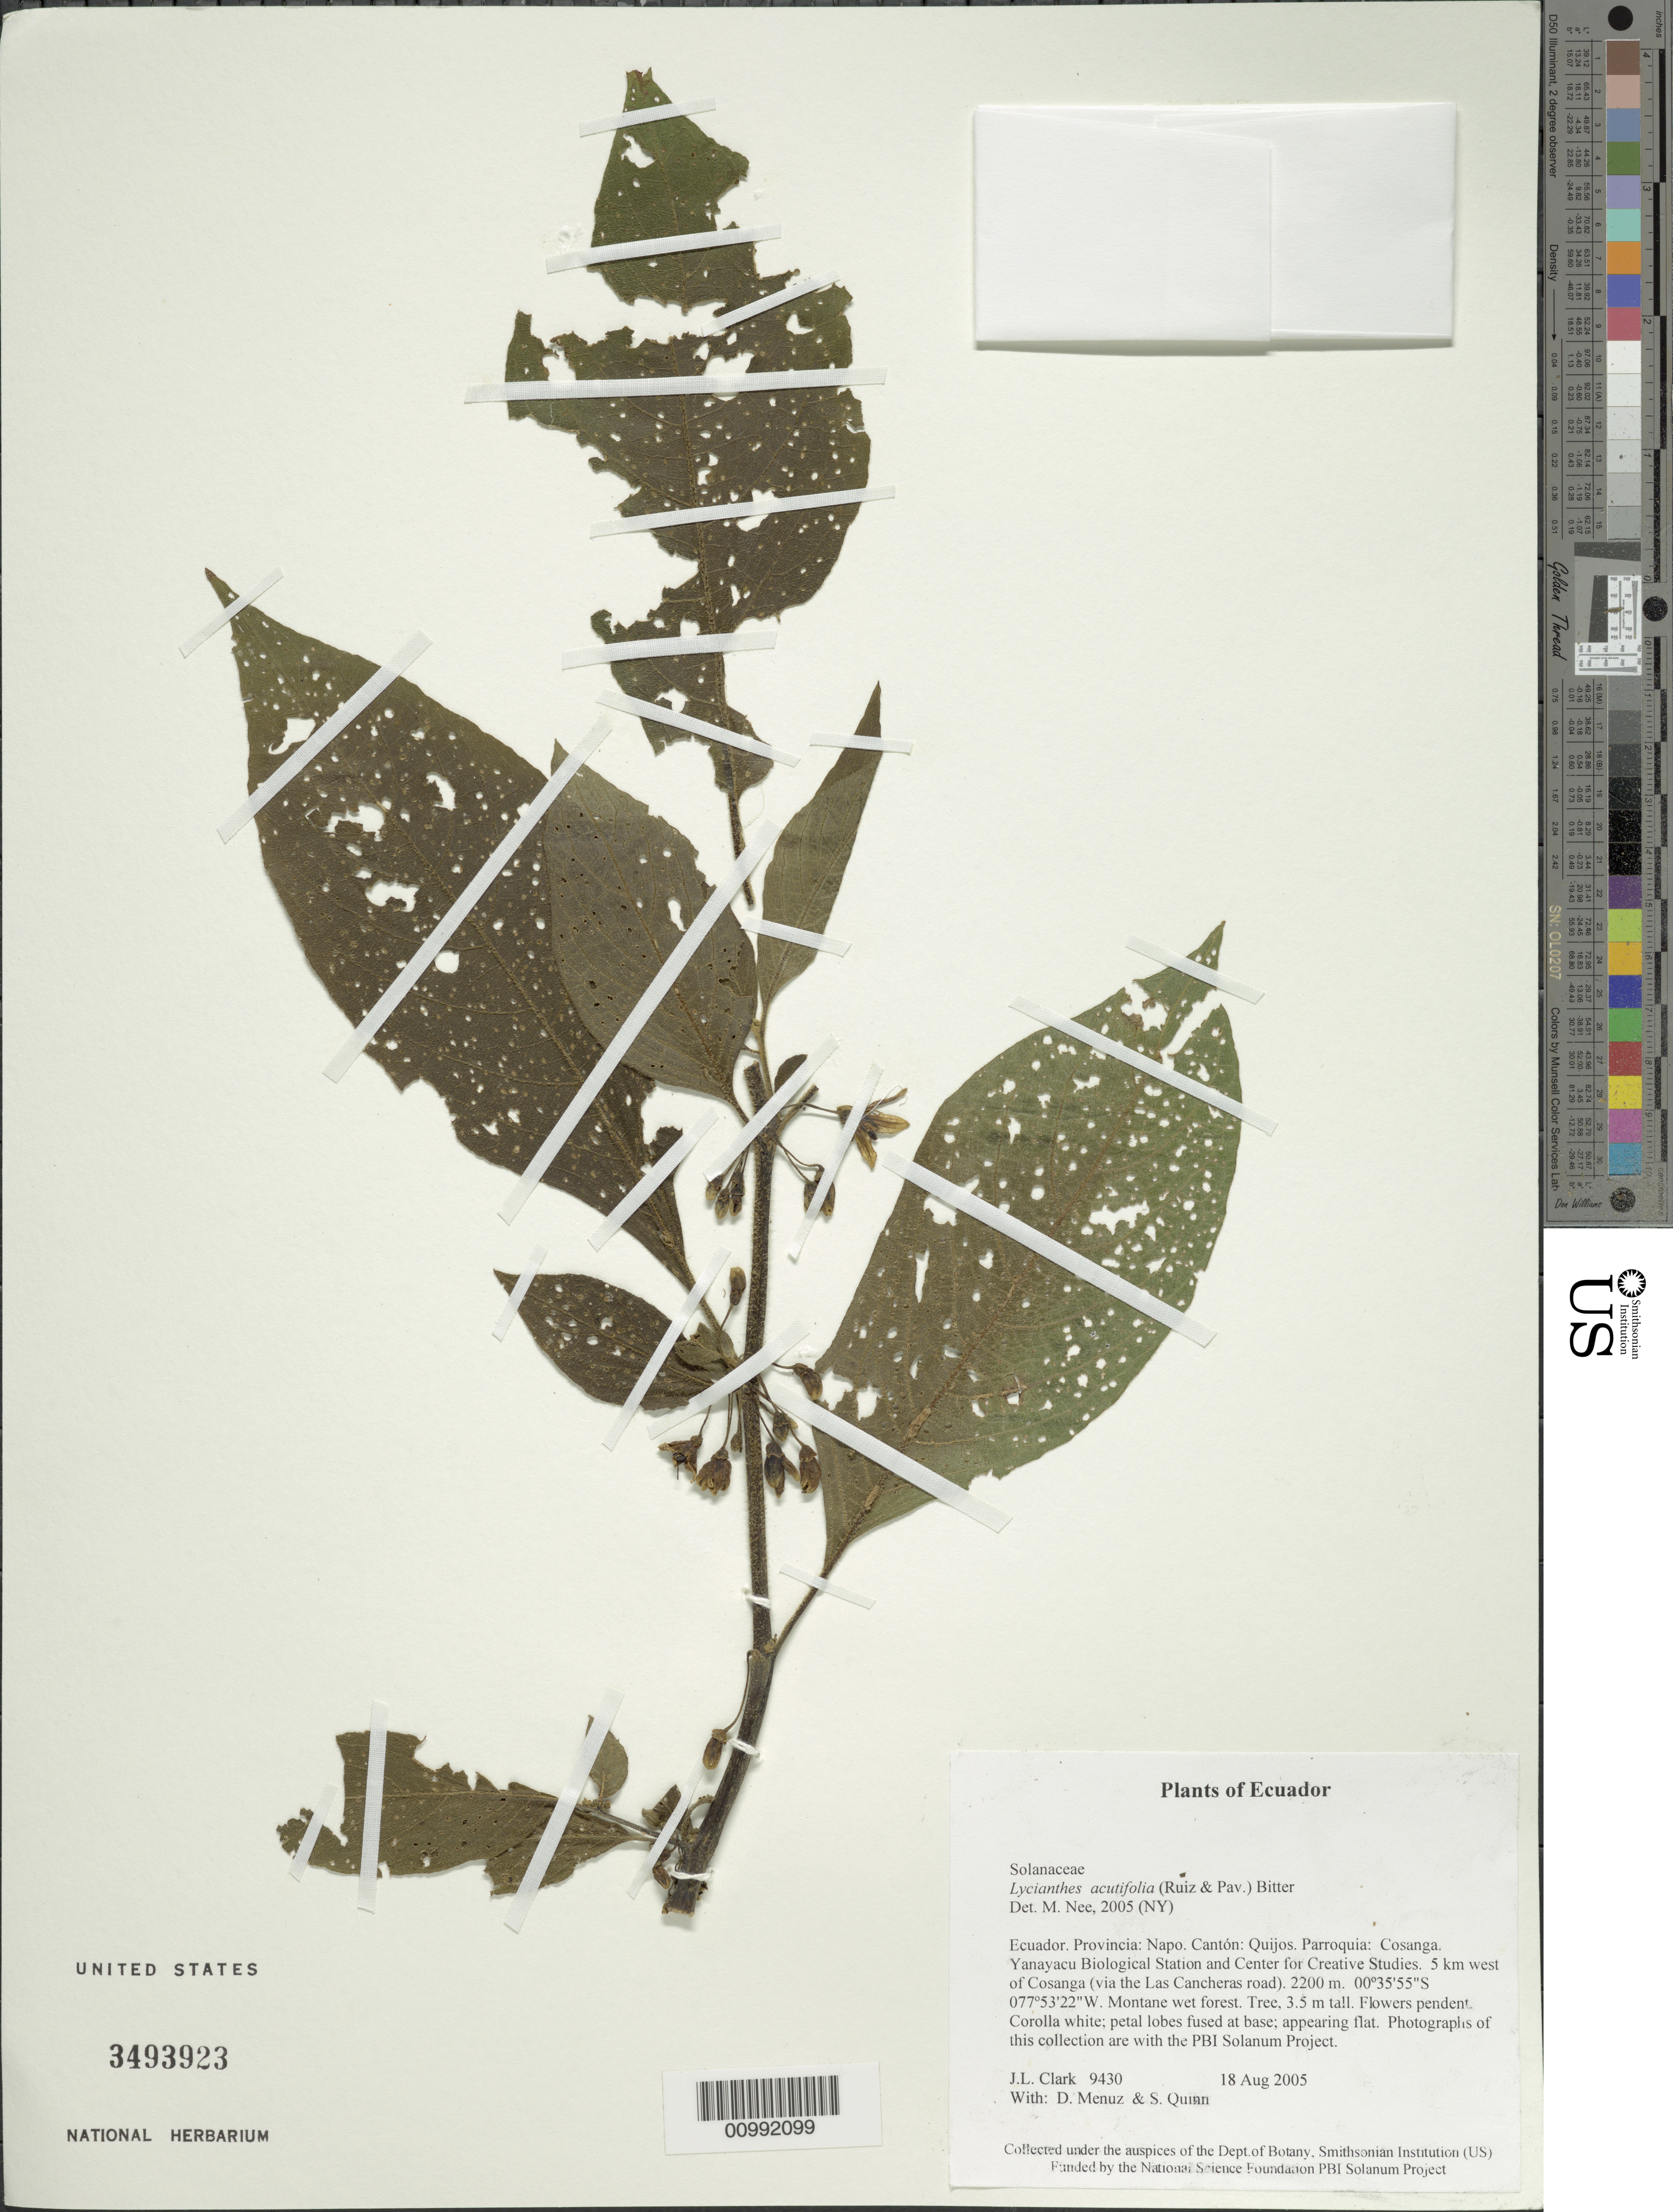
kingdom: Plantae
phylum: Tracheophyta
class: Magnoliopsida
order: Solanales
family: Solanaceae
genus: Lycianthes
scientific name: Lycianthes acutifolia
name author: (Ruiz & Pav.) Bitter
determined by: Knapp, S. D.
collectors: J. L. Clark, D. Menuz & S. Quinn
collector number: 9430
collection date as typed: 18 Aug 2005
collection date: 2005-08-18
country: Ecuador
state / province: Napo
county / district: Quijos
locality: Yanayacu Biological Station and Center for Creative studies. 5 km west of Cosanga (via the Las Cancheras road).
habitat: Montane wet forest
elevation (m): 2200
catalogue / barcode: US 3493923